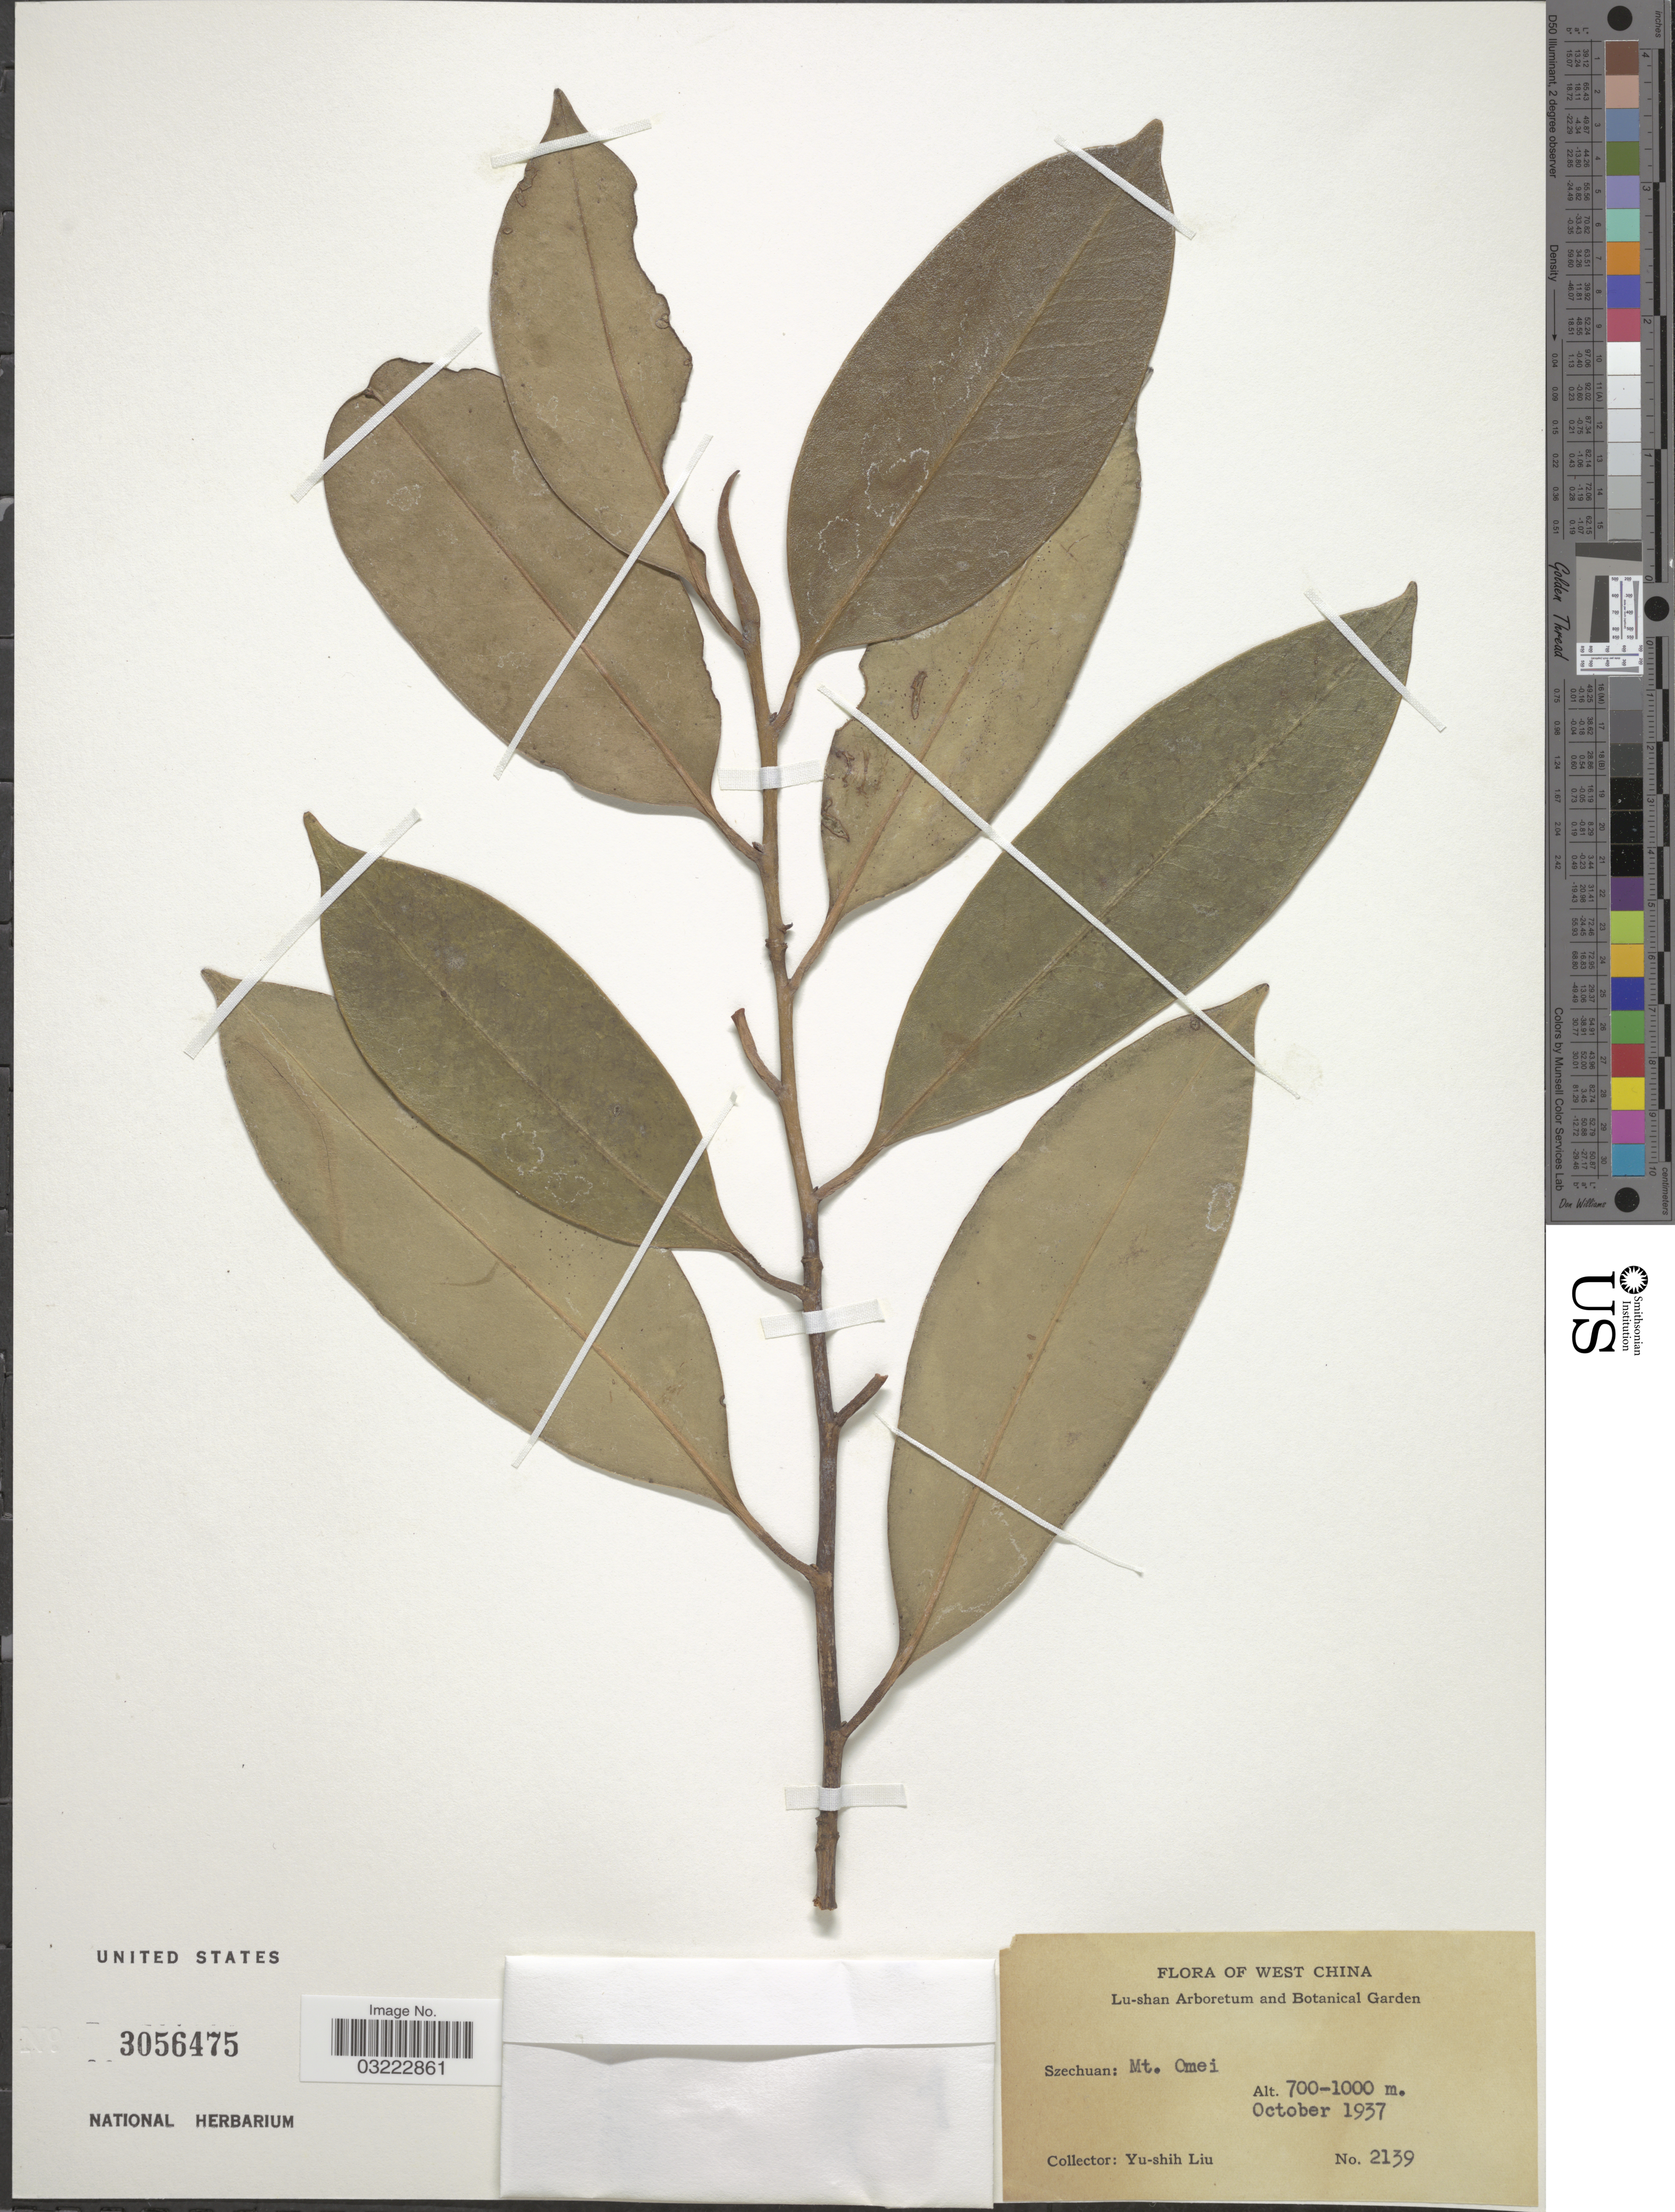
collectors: Y.-S. Liu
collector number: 2139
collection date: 1937-10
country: China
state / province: Sichuan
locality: West China, Szechuan: Mt. Omei.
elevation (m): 700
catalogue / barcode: US 3056475